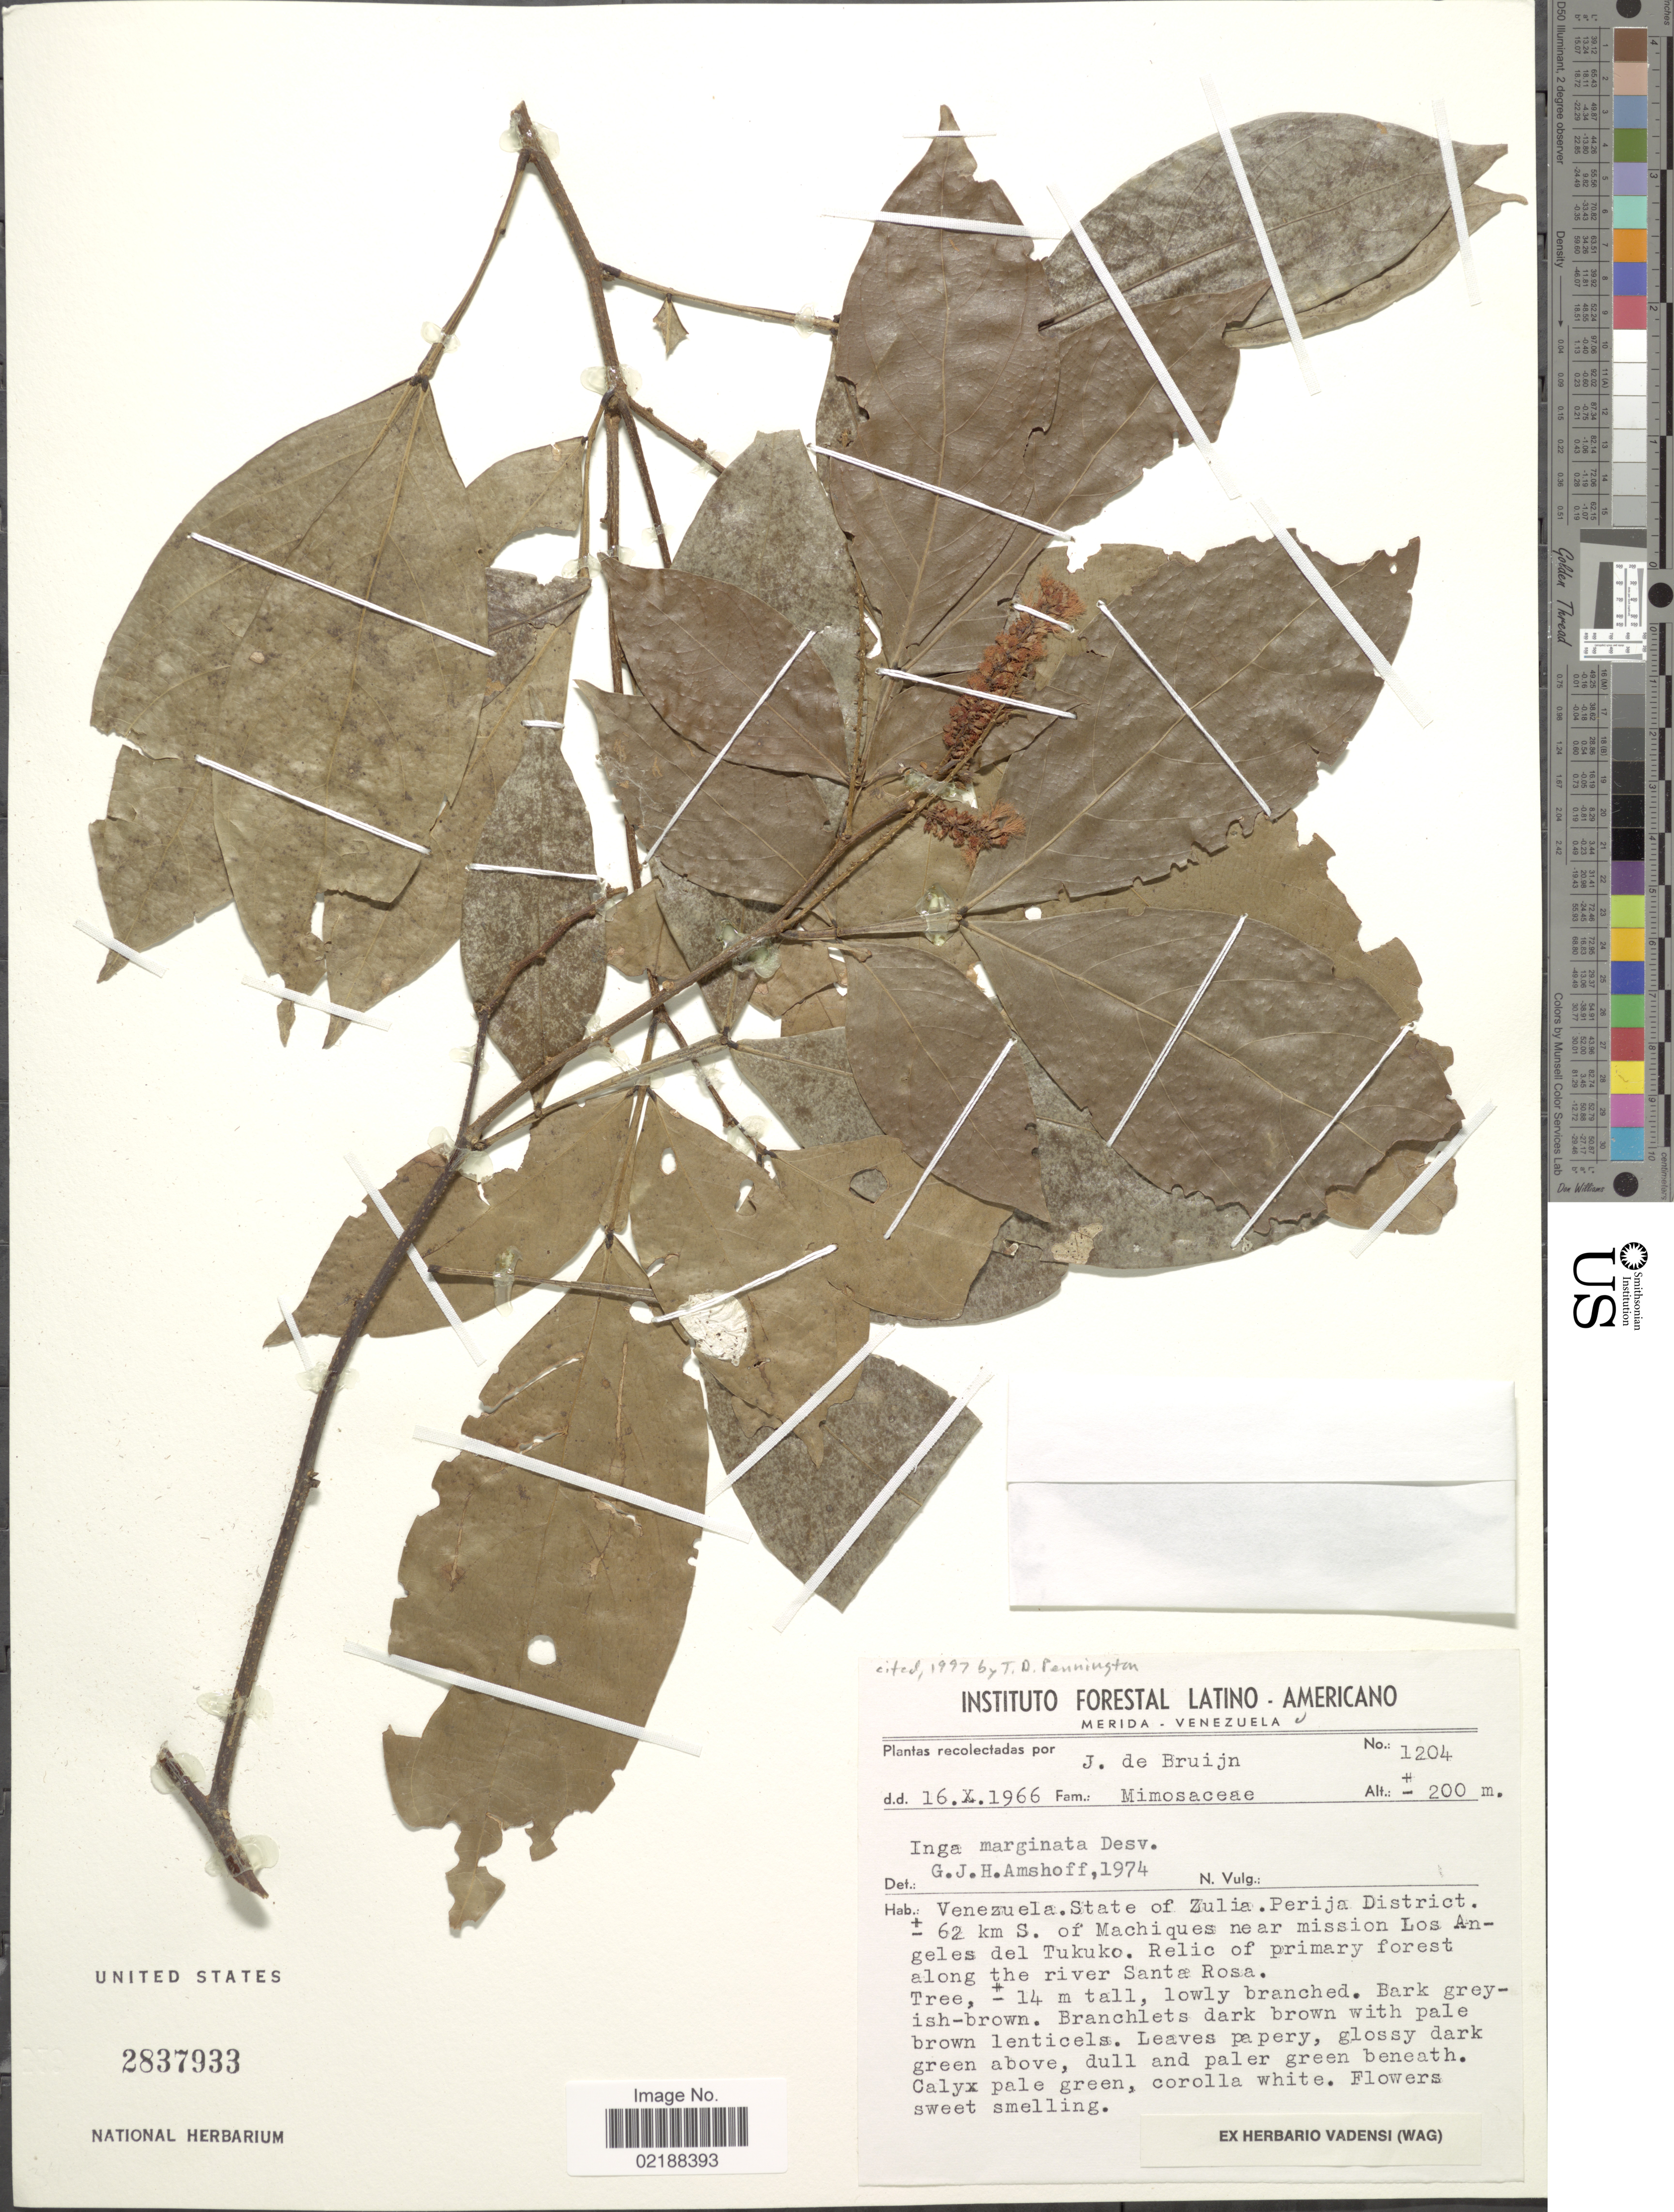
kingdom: Plantae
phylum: Tracheophyta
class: Magnoliopsida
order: Fabales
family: Fabaceae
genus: Inga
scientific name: Inga marginata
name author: Willd.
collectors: J. Bruijn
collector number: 1204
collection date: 1966-10-16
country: Venezuela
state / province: Zulia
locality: Perija District +- 2 km S of Machiques near mission Los Angeles del Tukuko, along the river Santa Rosa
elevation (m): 200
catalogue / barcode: US 2837933